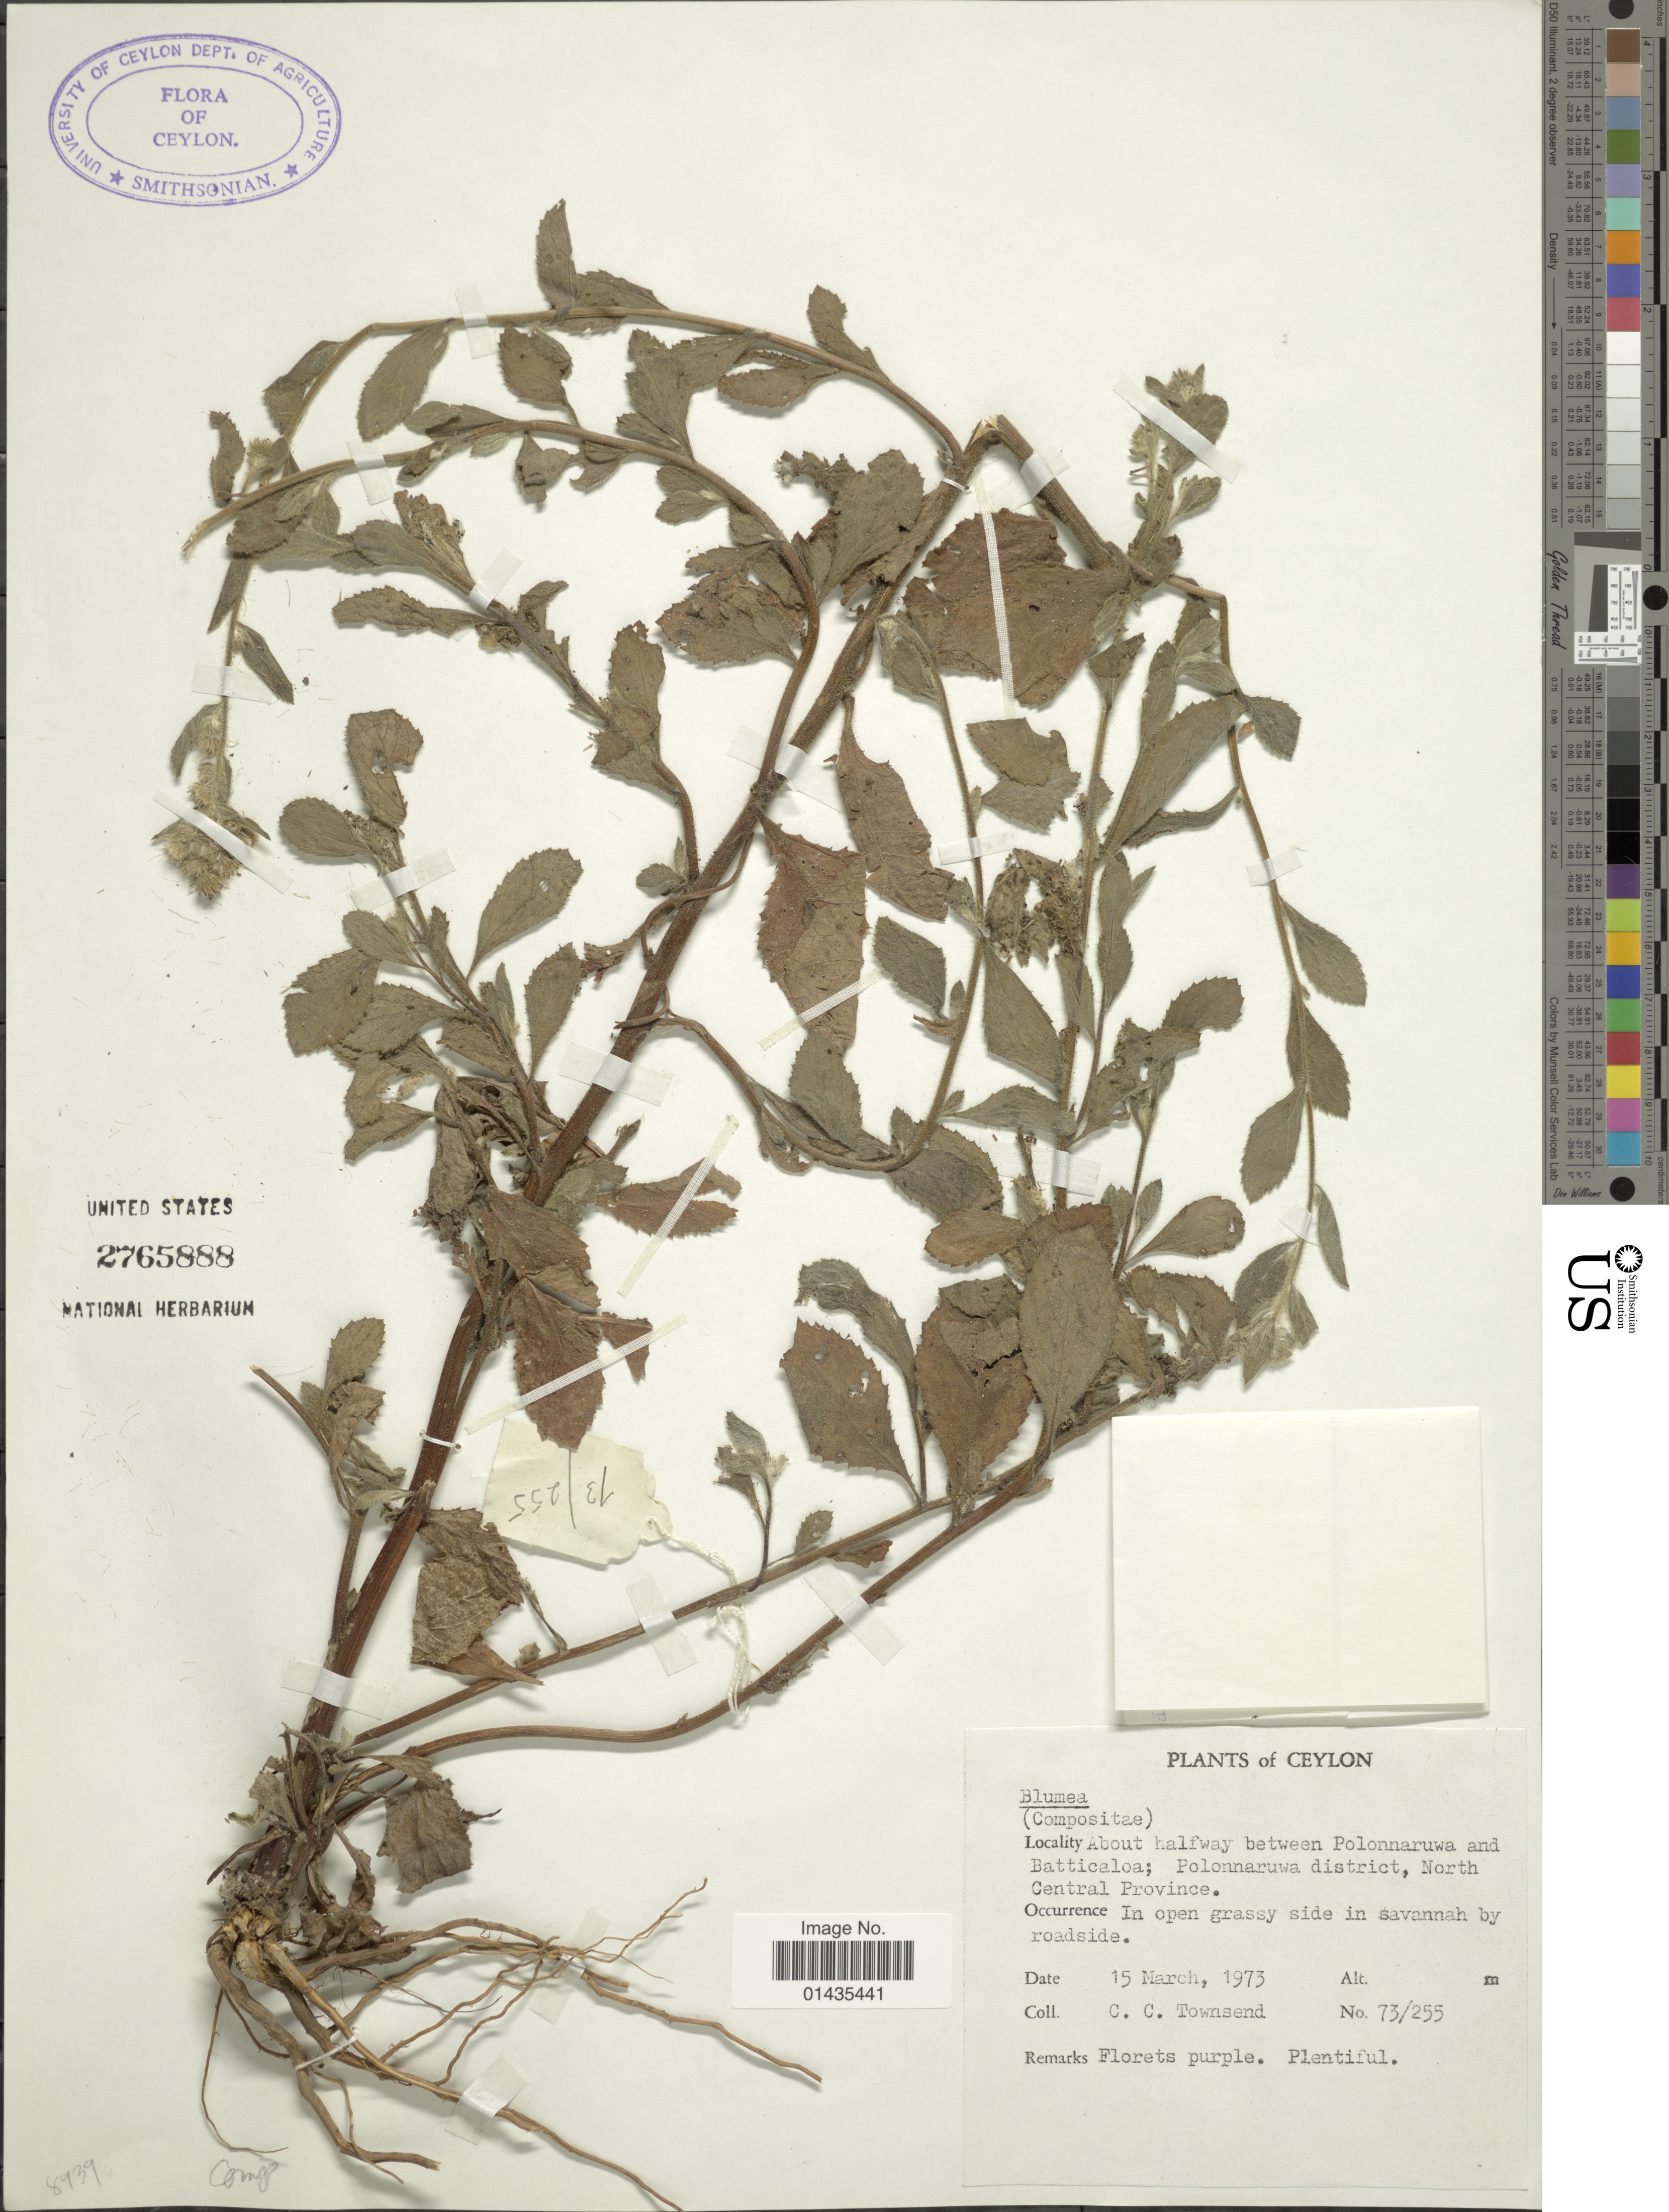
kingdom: Plantae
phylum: Tracheophyta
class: Magnoliopsida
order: Asterales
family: Asteraceae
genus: Blumea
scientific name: Blumea sp.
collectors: C. C. Townsend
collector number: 73/255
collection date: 1973-03-15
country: Sri Lanka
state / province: North Central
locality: About halfway between Polonnaruwa and Batticaloa, Palonnaruwa district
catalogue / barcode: US 2765888